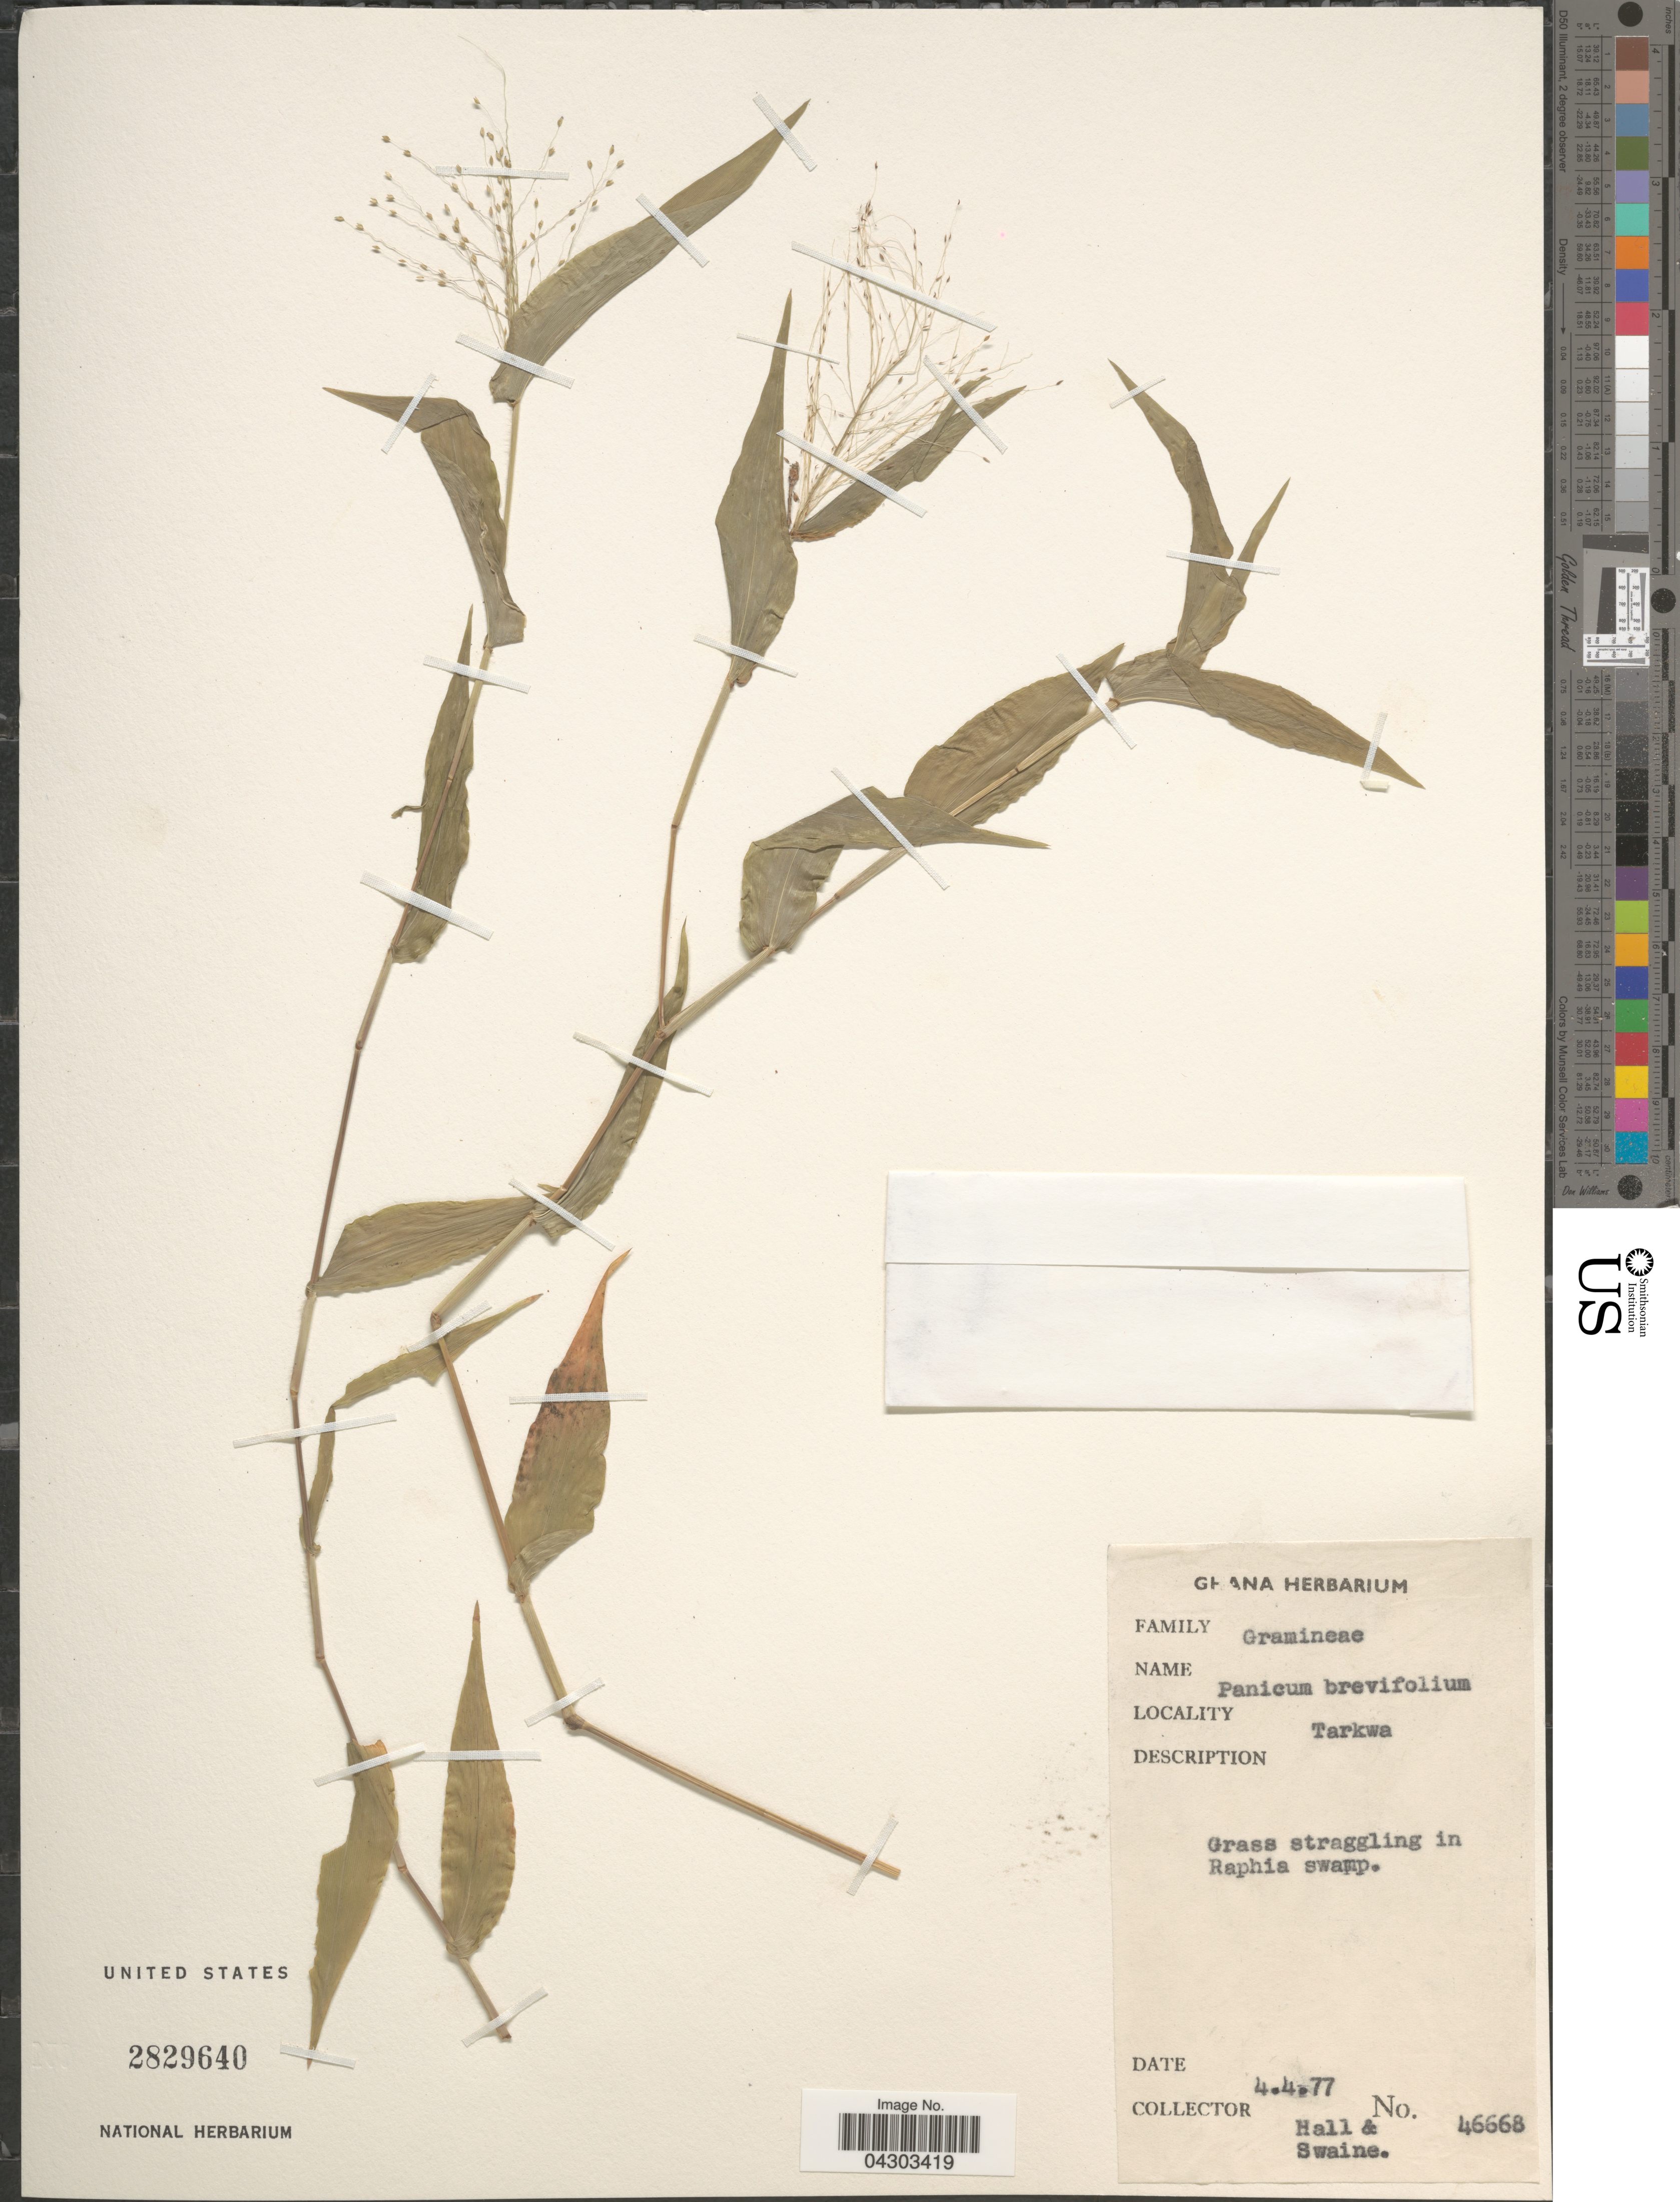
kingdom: Plantae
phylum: Tracheophyta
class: Liliopsida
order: Poales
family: Poaceae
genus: Panicum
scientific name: Panicum brevifolium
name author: L.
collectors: -- Hall & M. Swaine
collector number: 46668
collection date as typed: Transcribed d/m/y: 4/4/77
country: Ghana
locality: Tarkwa.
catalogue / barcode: US 2829640